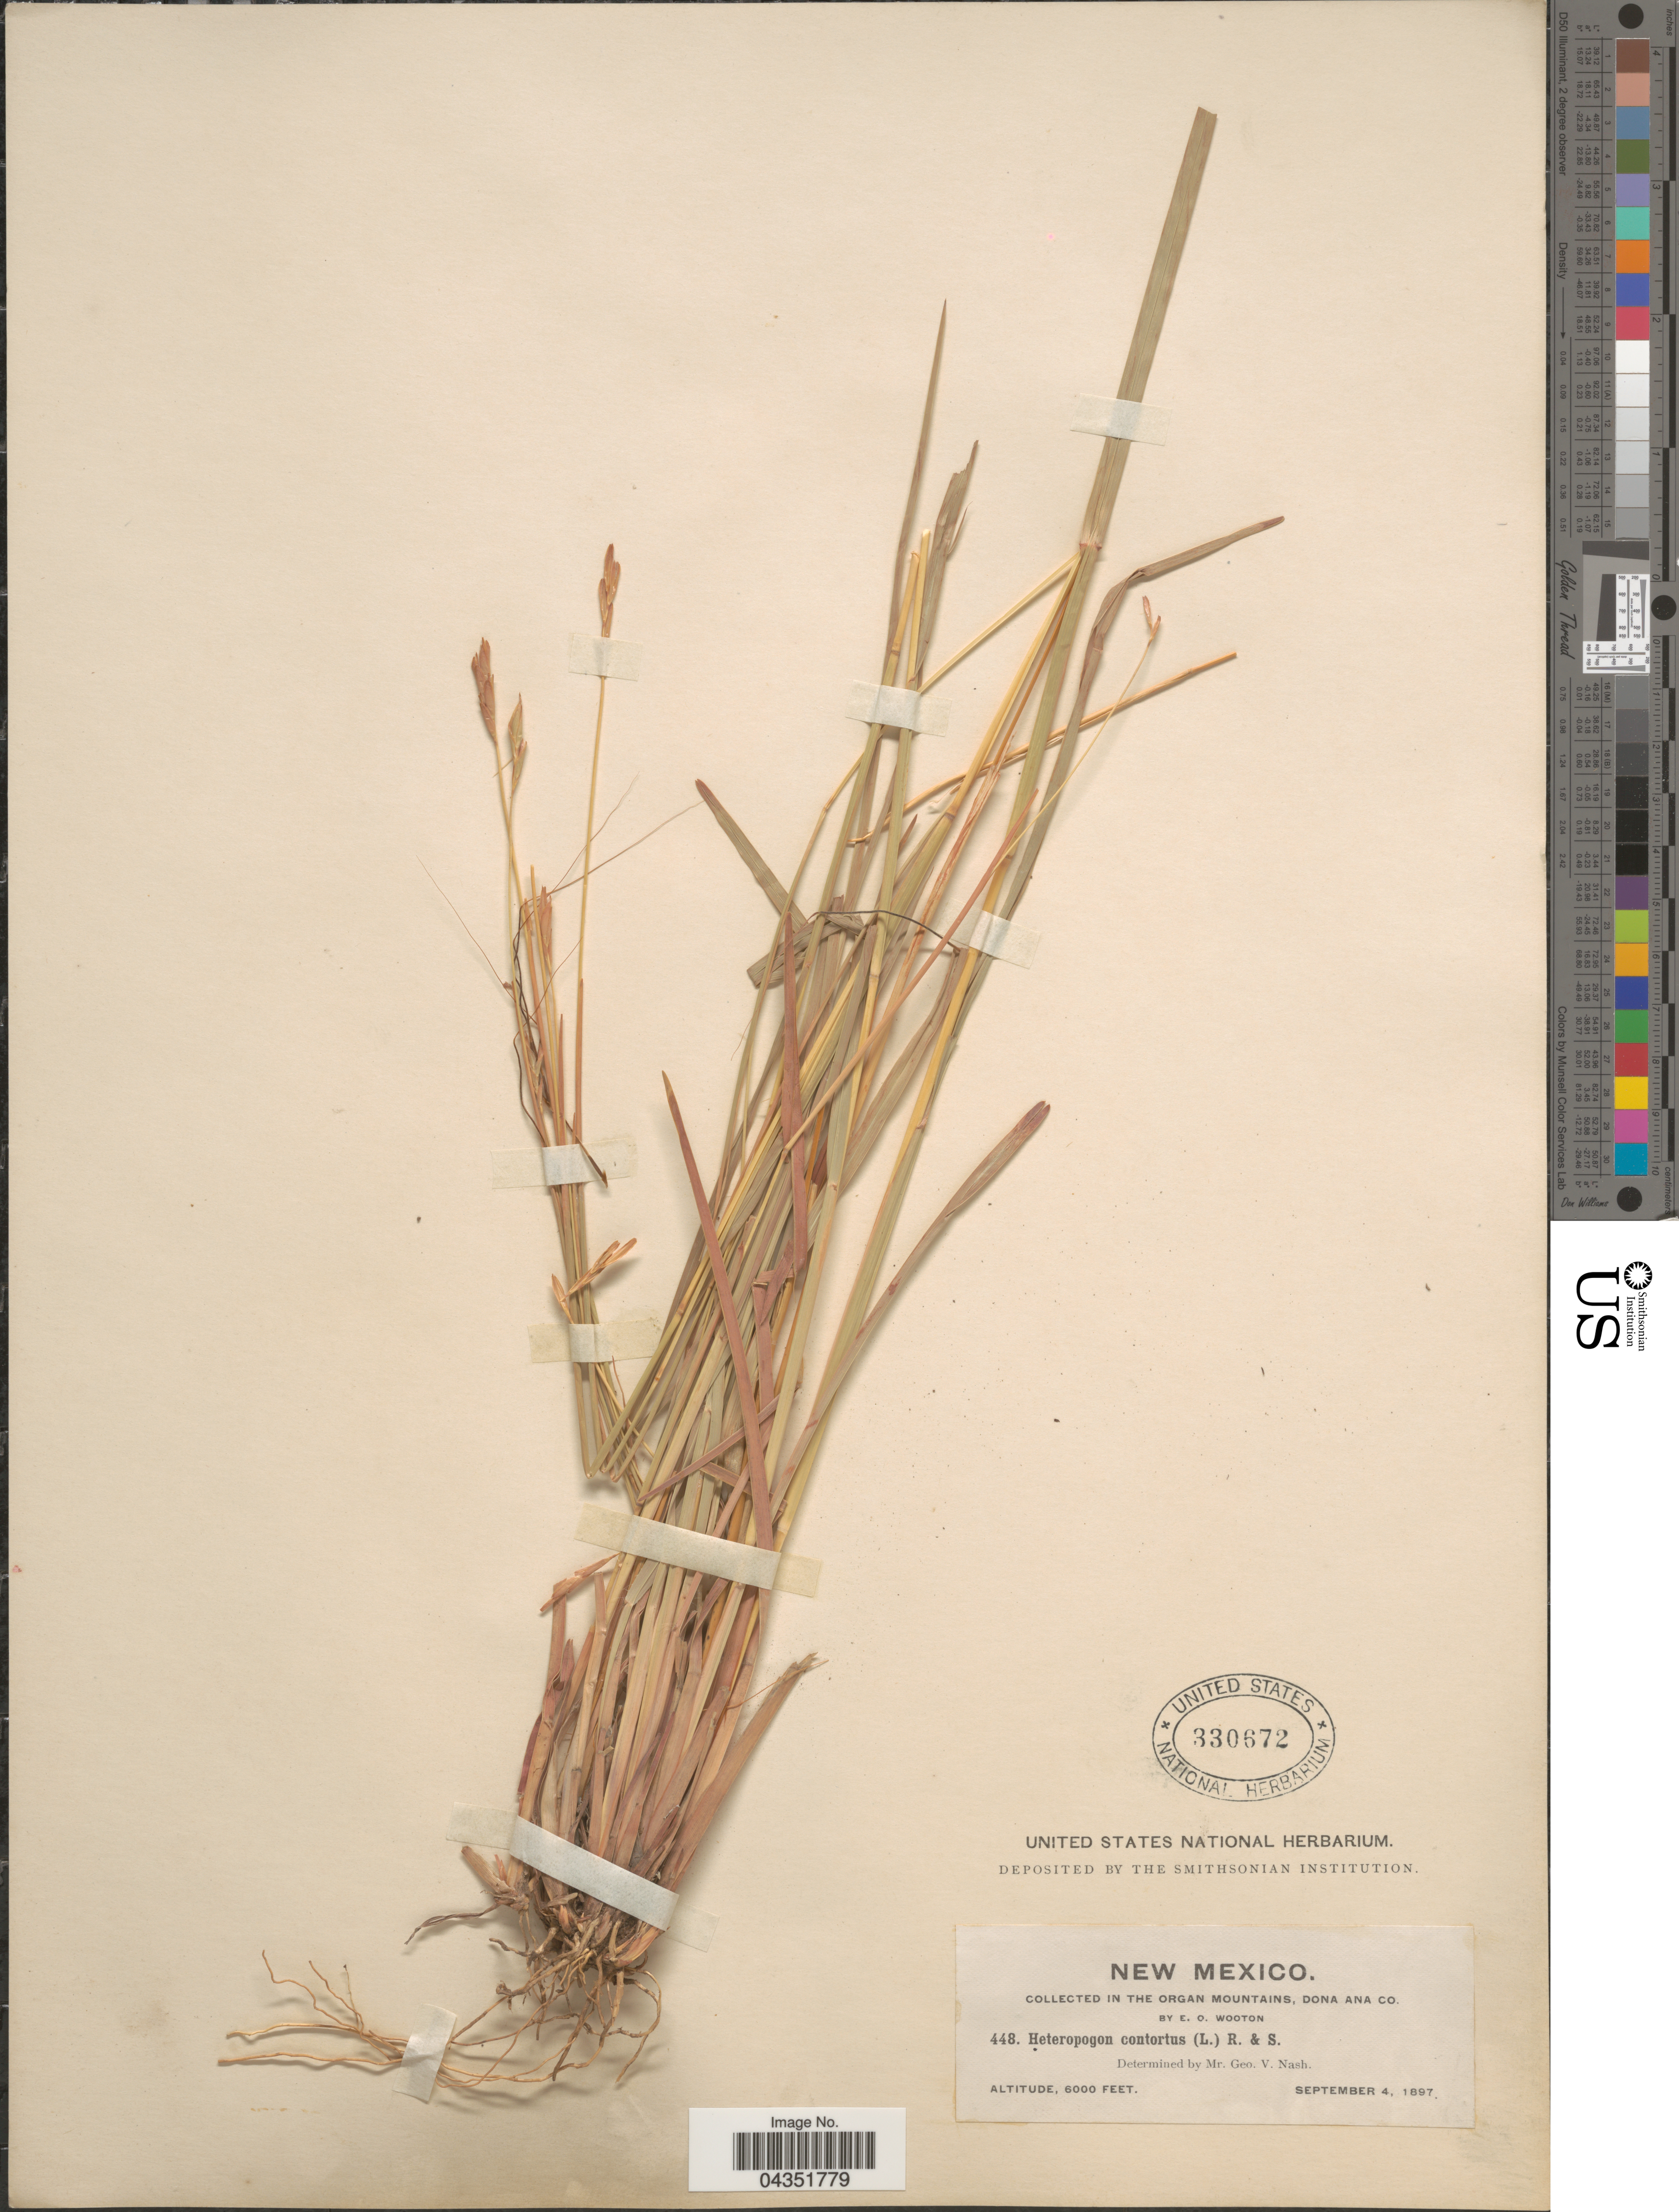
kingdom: Plantae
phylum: Tracheophyta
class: Liliopsida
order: Poales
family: Poaceae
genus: Heteropogon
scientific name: Heteropogon contortus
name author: (L.) P. Beauv. ex Roem. & Schult.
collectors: E. O. Wooton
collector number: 448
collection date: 1897-09-04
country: United States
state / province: New Mexico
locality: In the Organ Mountains, Dona Ana Co.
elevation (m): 1829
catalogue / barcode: US 330672